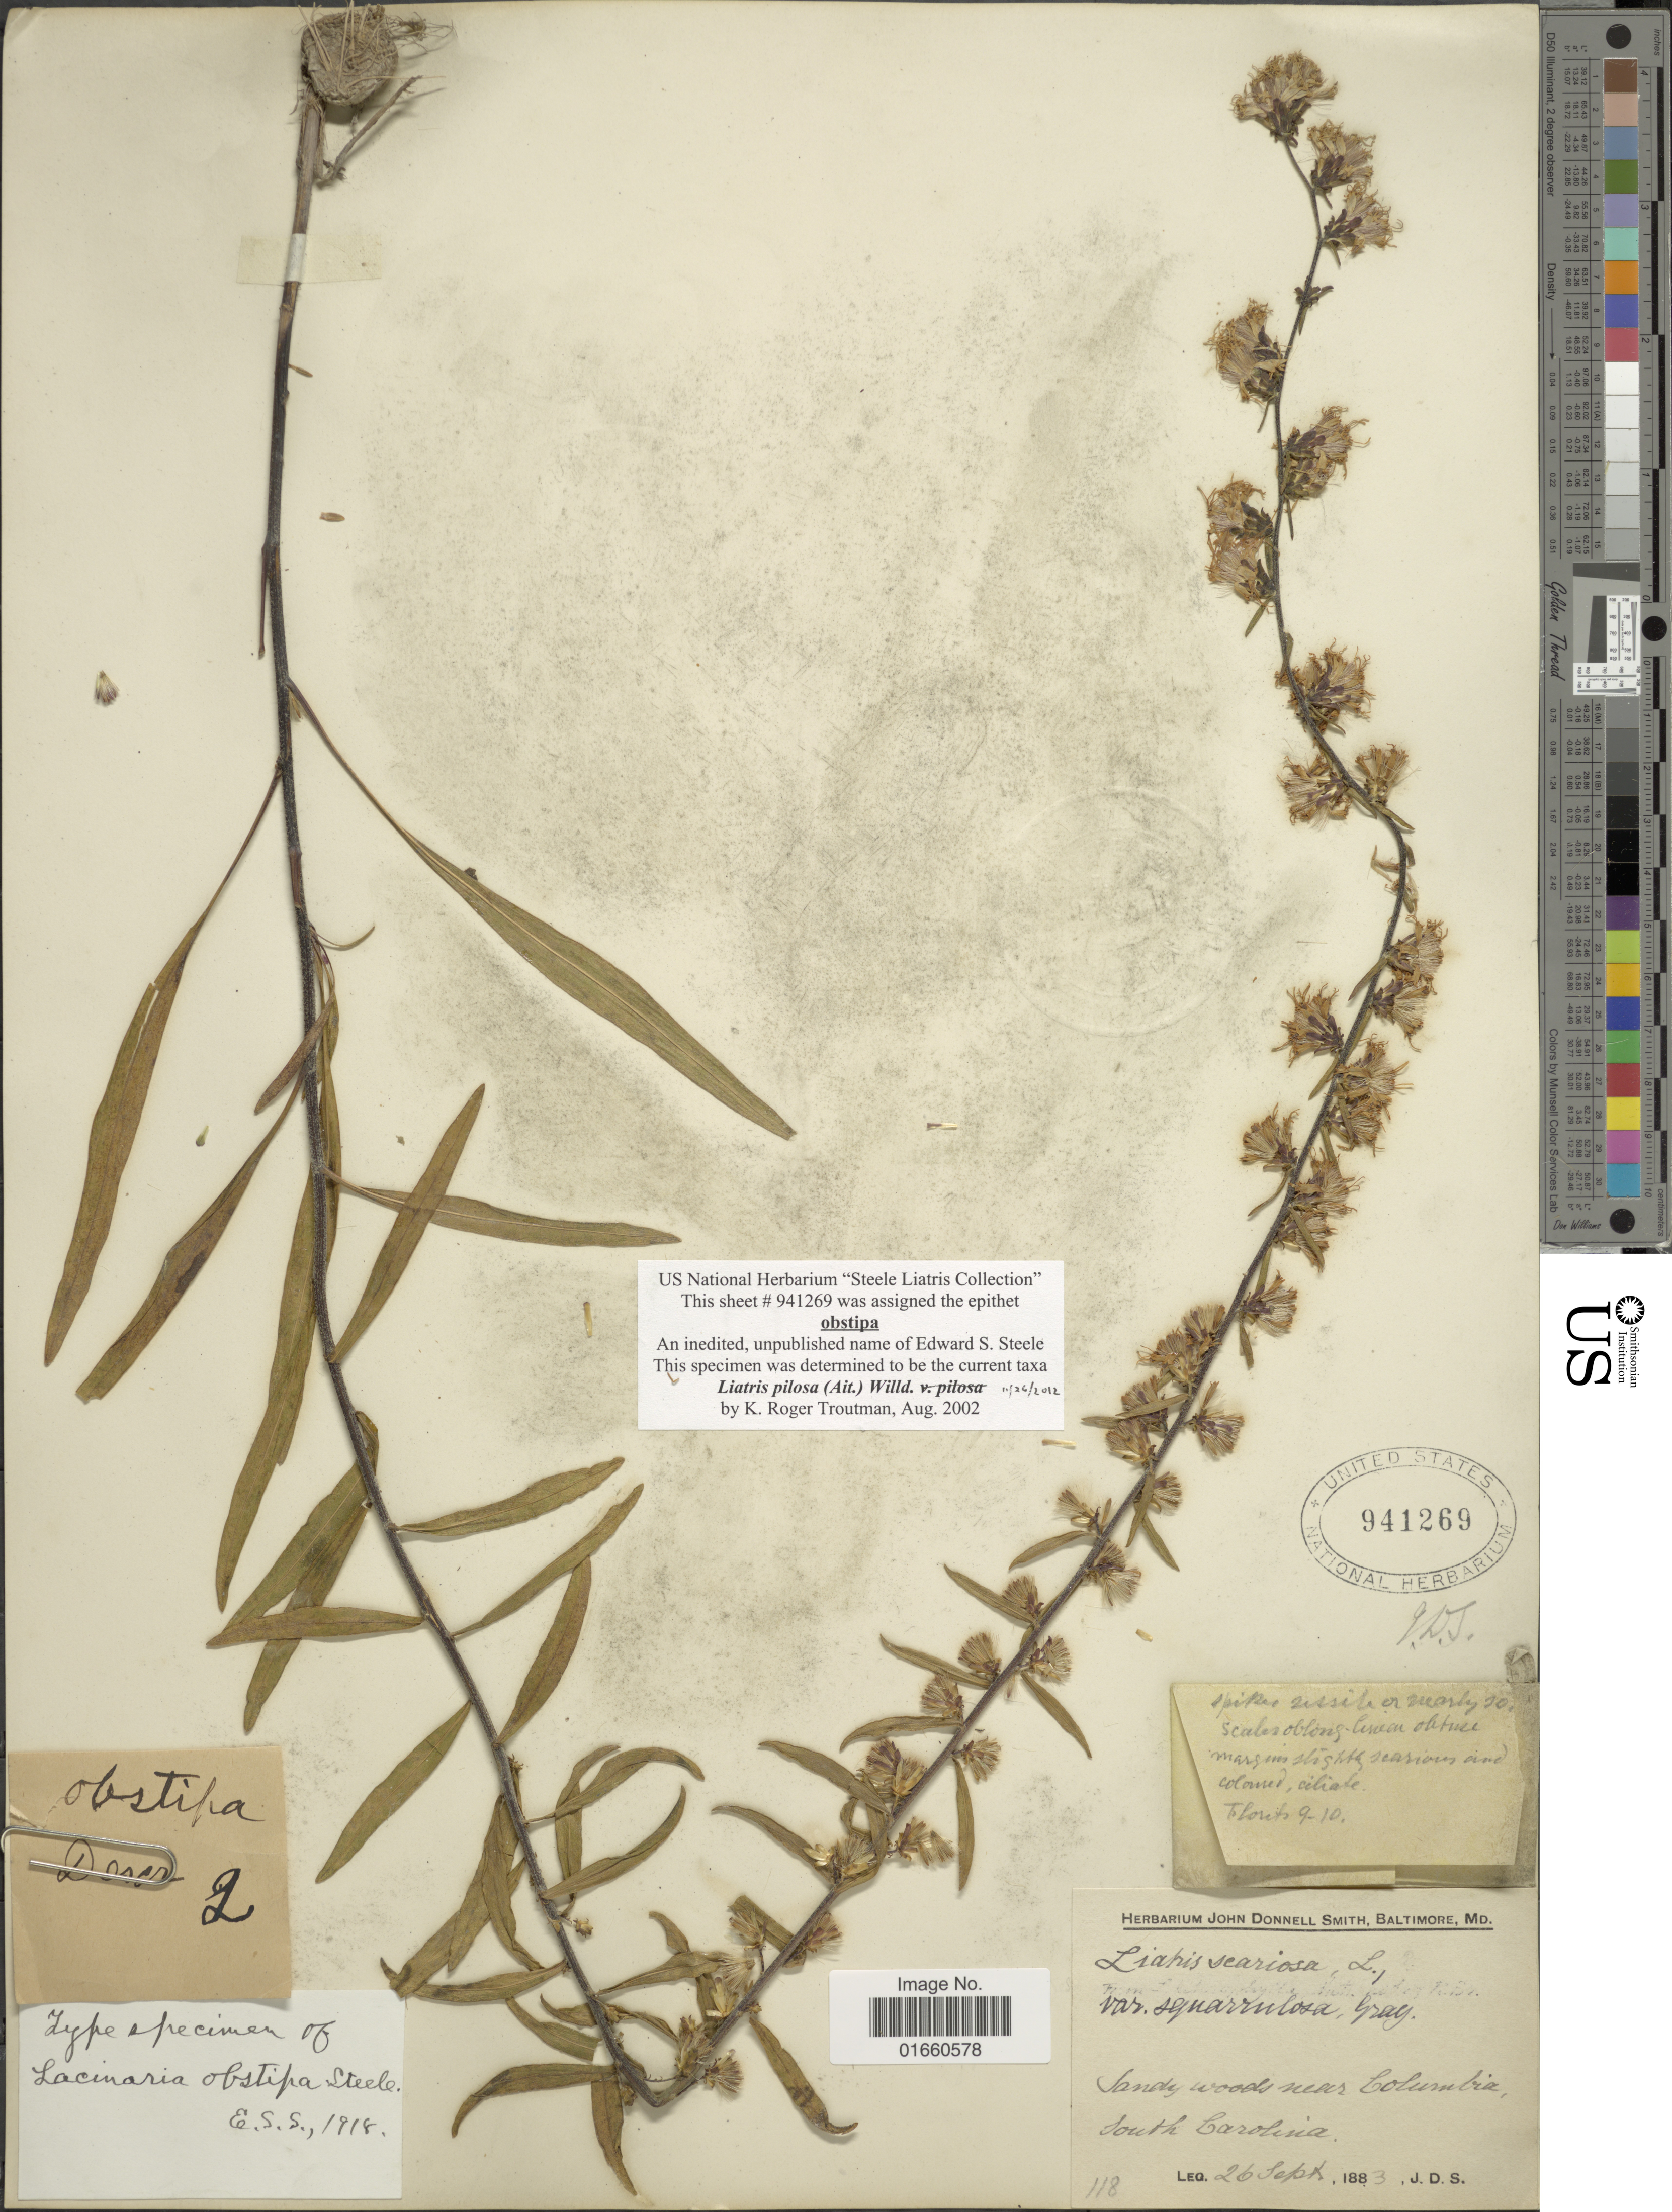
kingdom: Plantae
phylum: Tracheophyta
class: Magnoliopsida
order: Asterales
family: Asteraceae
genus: Liatris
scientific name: Liatris pilosa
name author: (Aiton) Willd.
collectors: J. Donnell Smith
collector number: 118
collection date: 1883-09-26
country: United States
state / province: South Carolina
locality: Sandy woods near Colombia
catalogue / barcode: US 941269